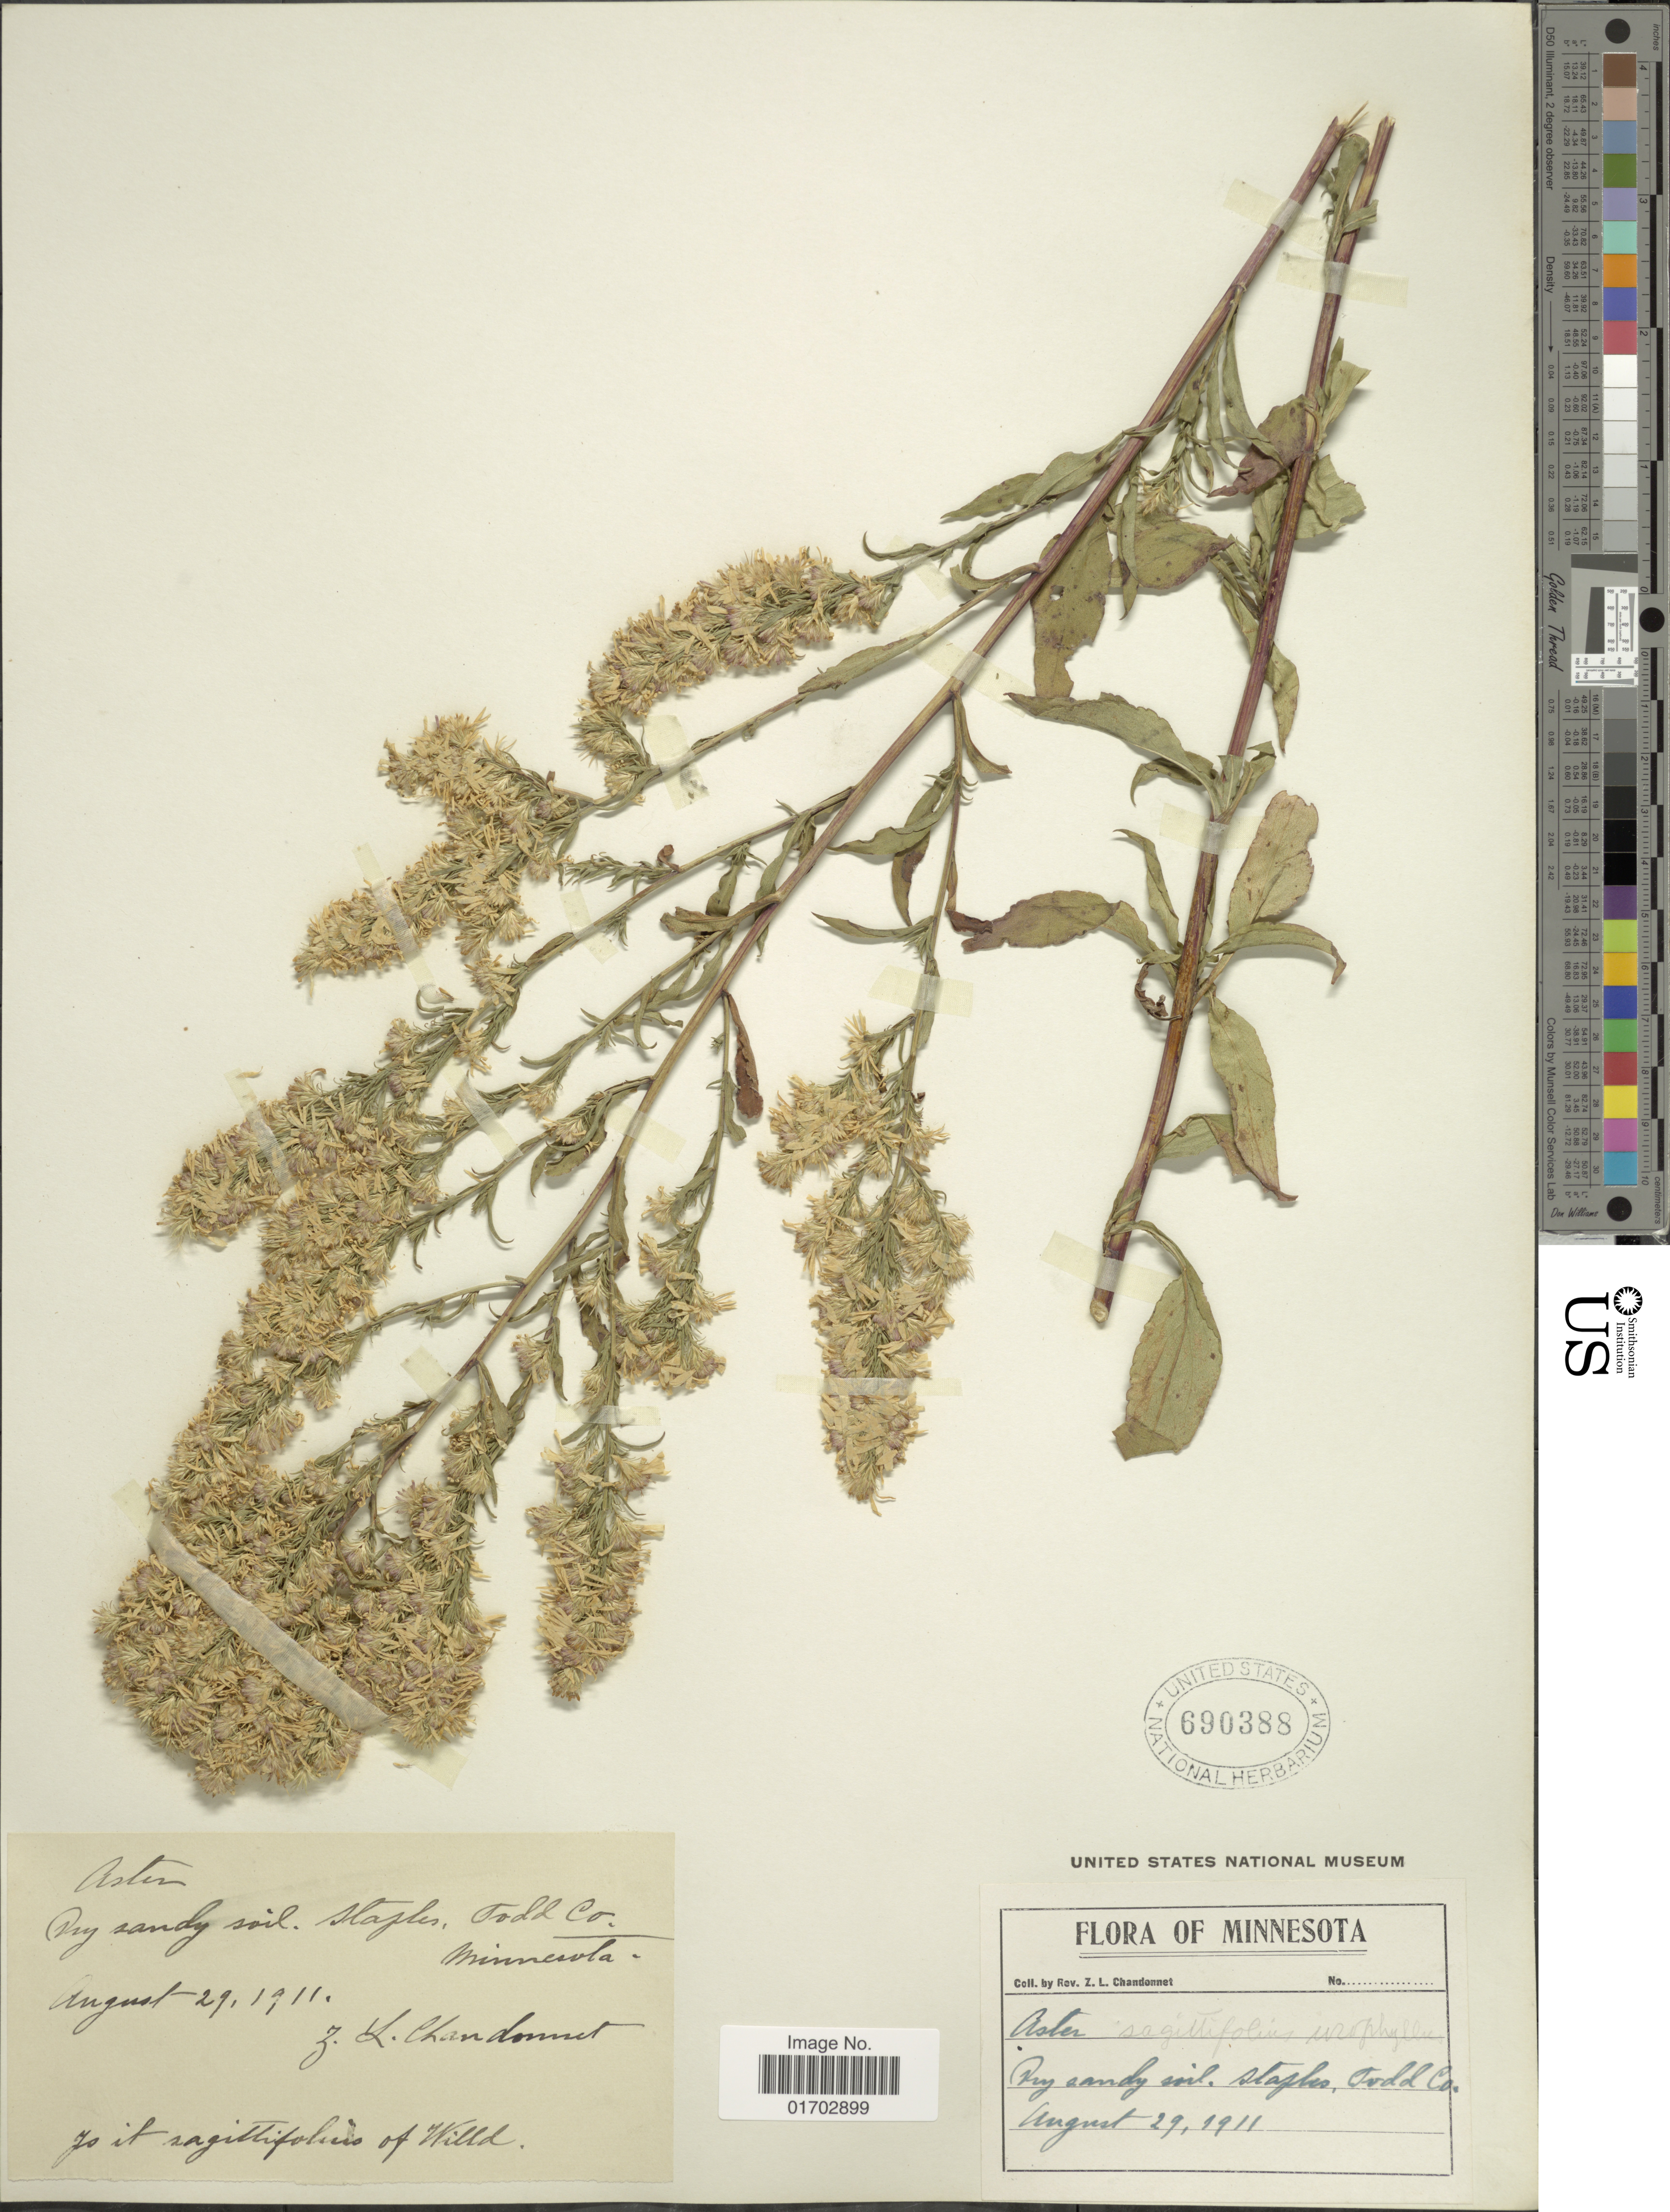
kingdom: Plantae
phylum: Tracheophyta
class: Magnoliopsida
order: Asterales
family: Asteraceae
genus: Symphyotrichum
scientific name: Symphyotrichum urophyllum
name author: (Lindl. ex DC.) G.L. Nesom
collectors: Z. Chandonnet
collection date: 1911-08-29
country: United States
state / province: Minnesota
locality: Todd Co.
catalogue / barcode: US 690388